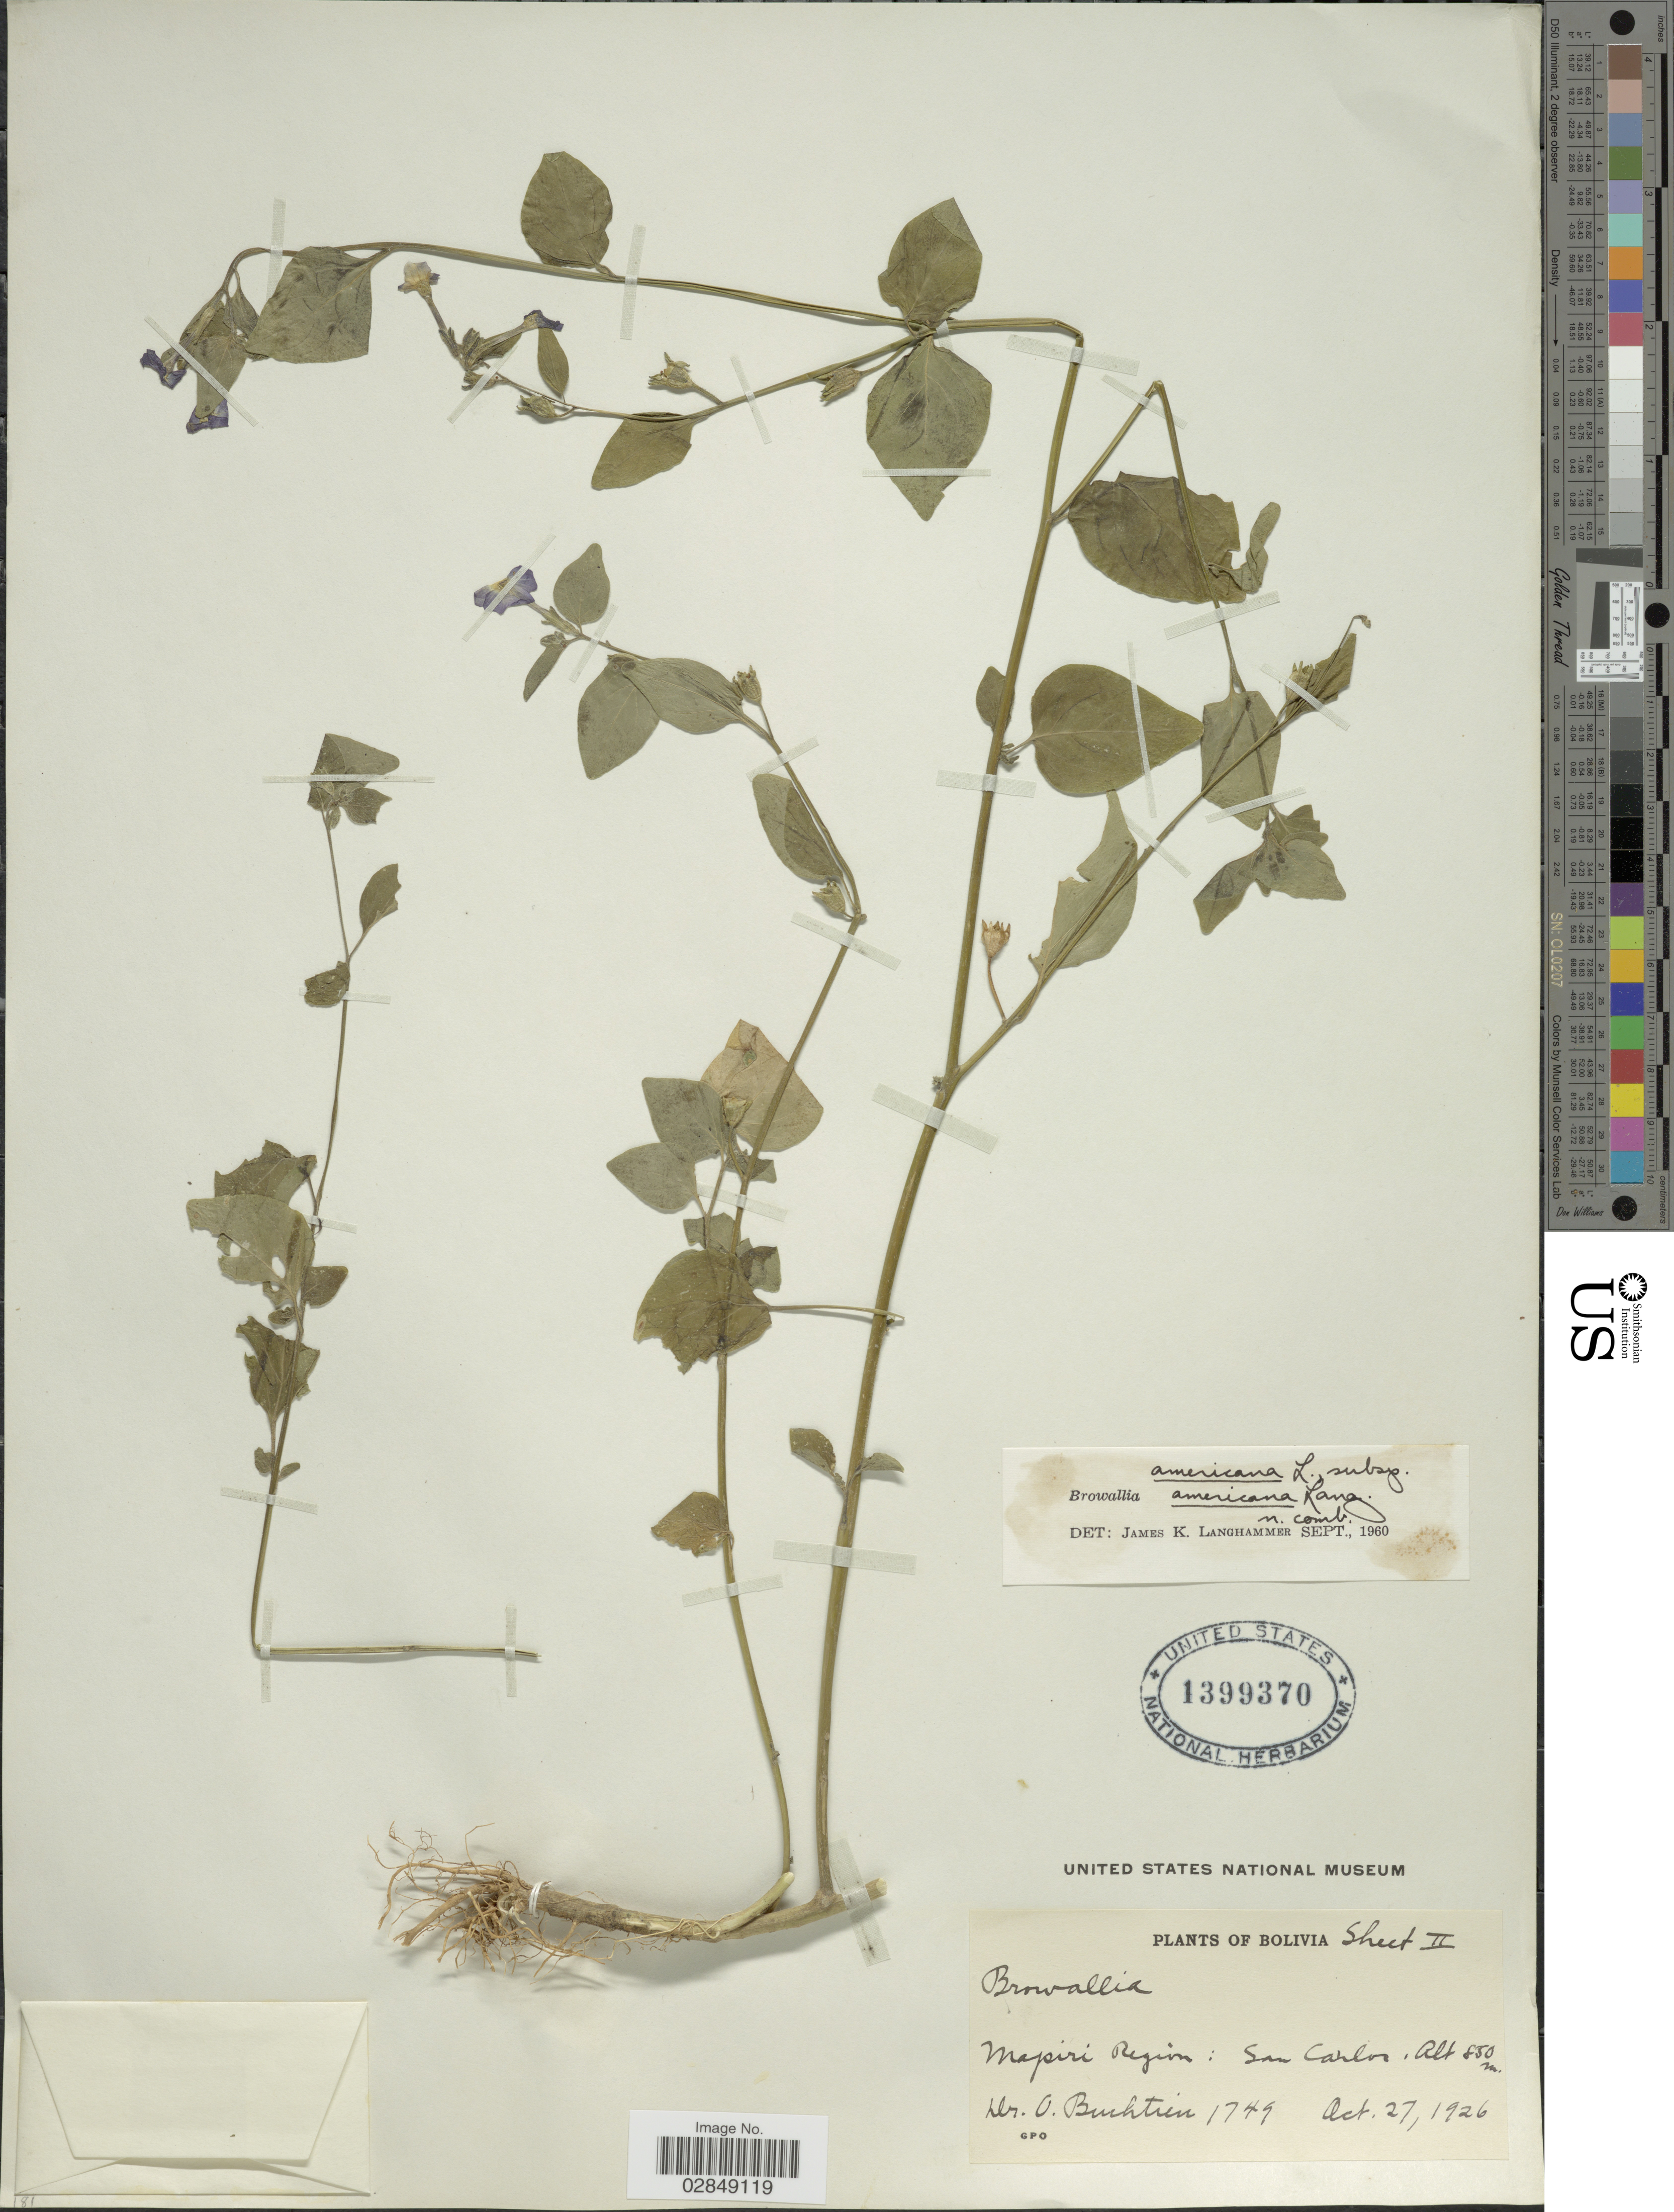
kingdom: Plantae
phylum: Tracheophyta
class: Magnoliopsida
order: Solanales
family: Solanaceae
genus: Browallia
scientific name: Browallia americana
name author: L.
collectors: O. Buchtien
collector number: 1749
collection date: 1926-10-27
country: Bolivia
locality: Mapiri Region: San Carlos.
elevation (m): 850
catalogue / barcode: US 1399370